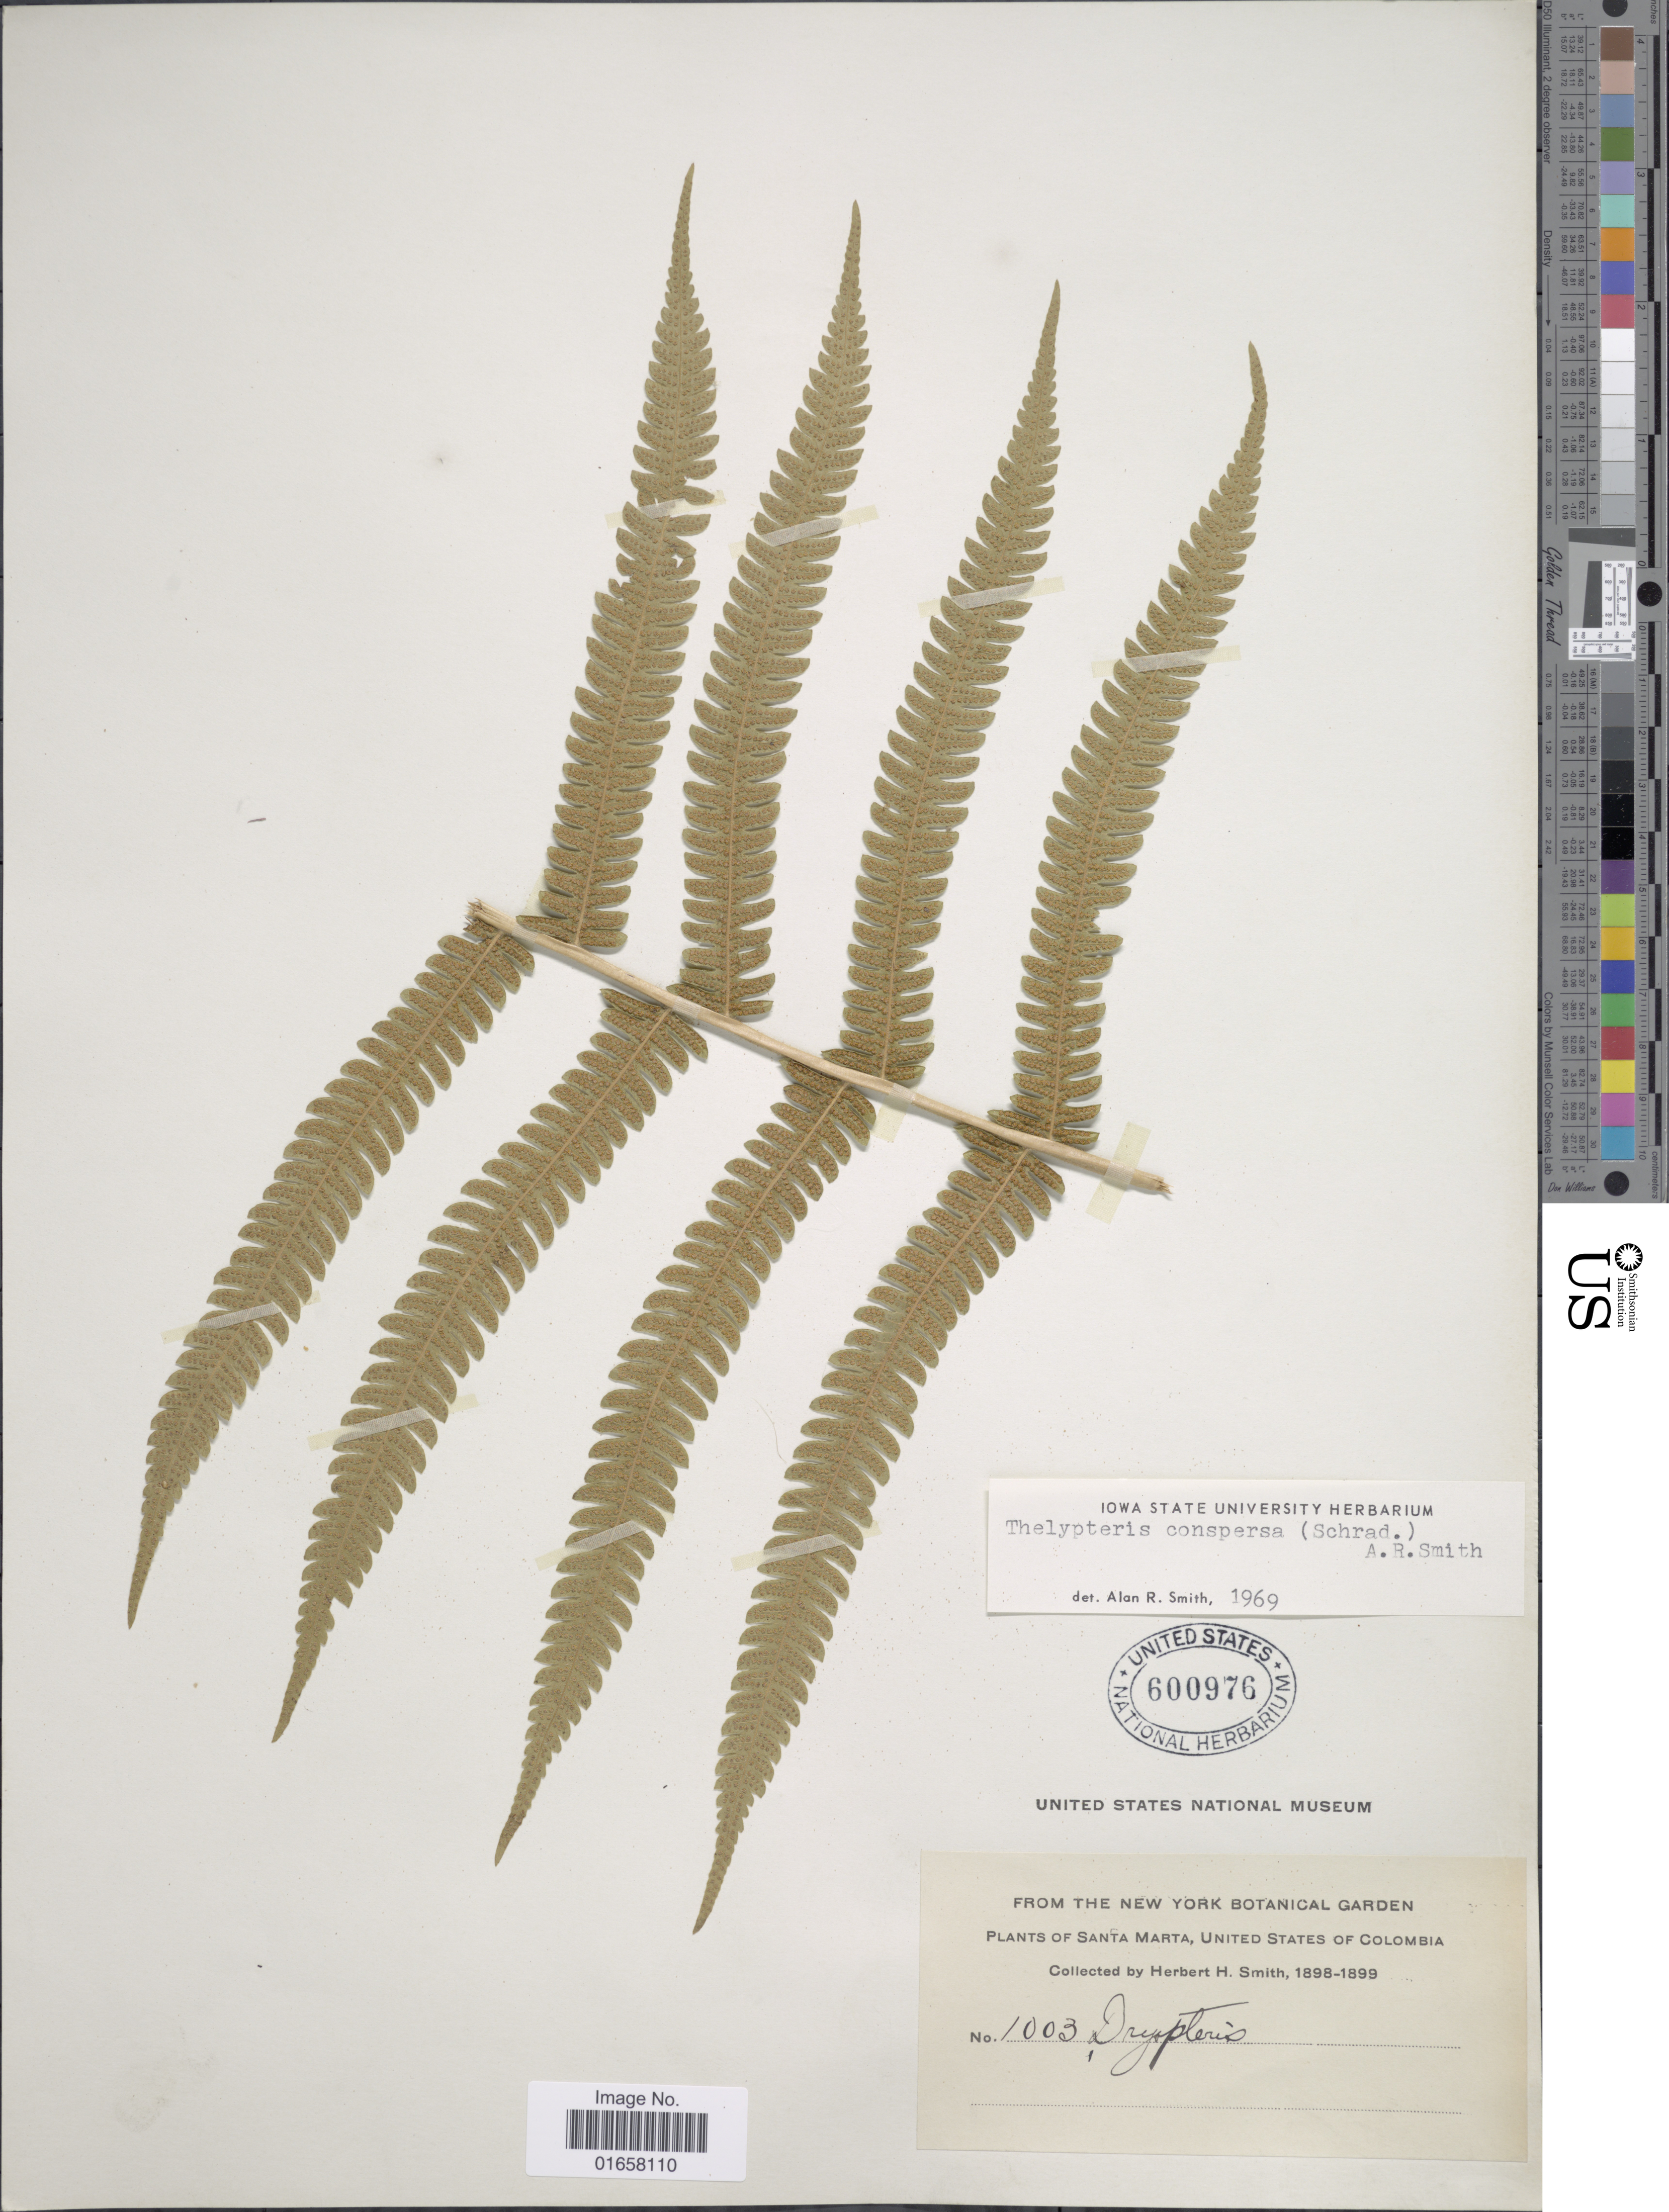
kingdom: Plantae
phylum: Tracheophyta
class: Polypodiopsida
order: Polypodiales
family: Thelypteridaceae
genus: Christella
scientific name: Christella conspersa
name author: (Schrad.) Á. Löve & D. Löve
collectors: Herbert H. Smith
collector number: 1003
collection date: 1898/1899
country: Colombia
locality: Santa Marta, United States of Colombia.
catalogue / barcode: US 600976